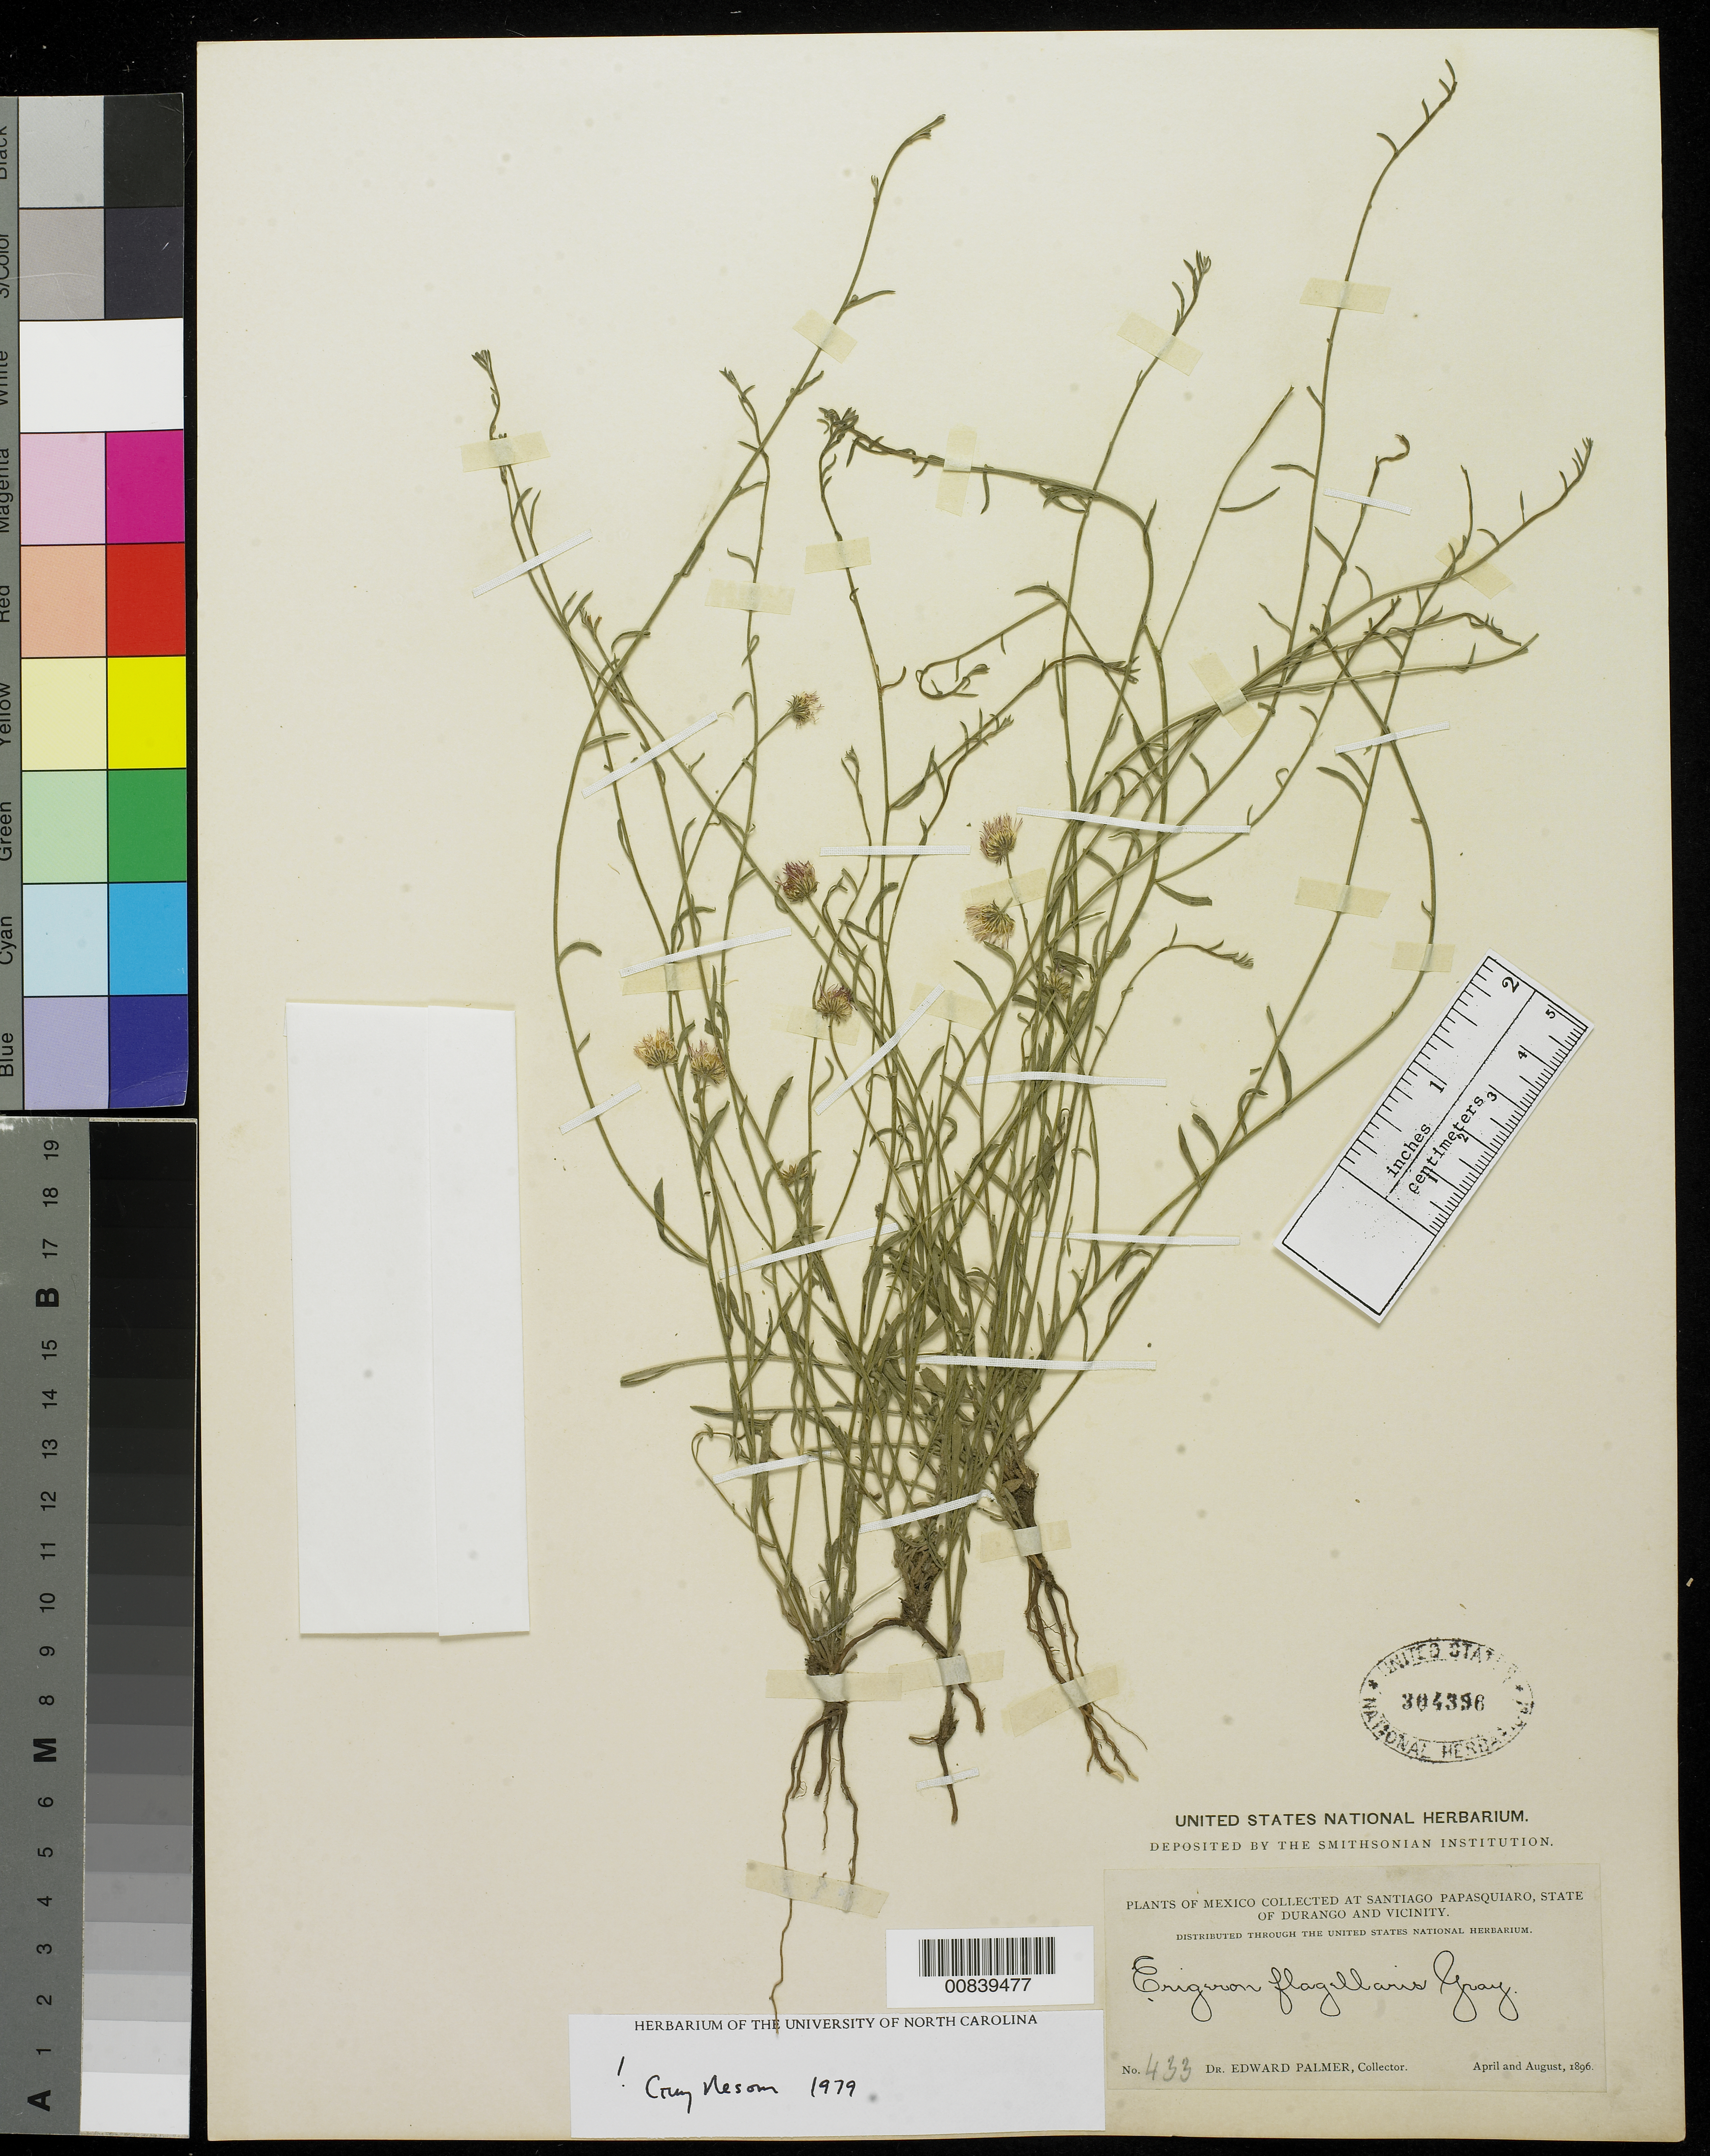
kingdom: Plantae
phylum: Tracheophyta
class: Magnoliopsida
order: Asterales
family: Asteraceae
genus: Erigeron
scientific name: Erigeron flagellaris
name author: A. Gray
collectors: E. Palmer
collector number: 433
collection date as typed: Apr 1896 to -- Aug 1896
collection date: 1896-04/1896-08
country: Mexico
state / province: Durango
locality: Santiago Papasquiaro, Durango and vicinity.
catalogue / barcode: US 304396